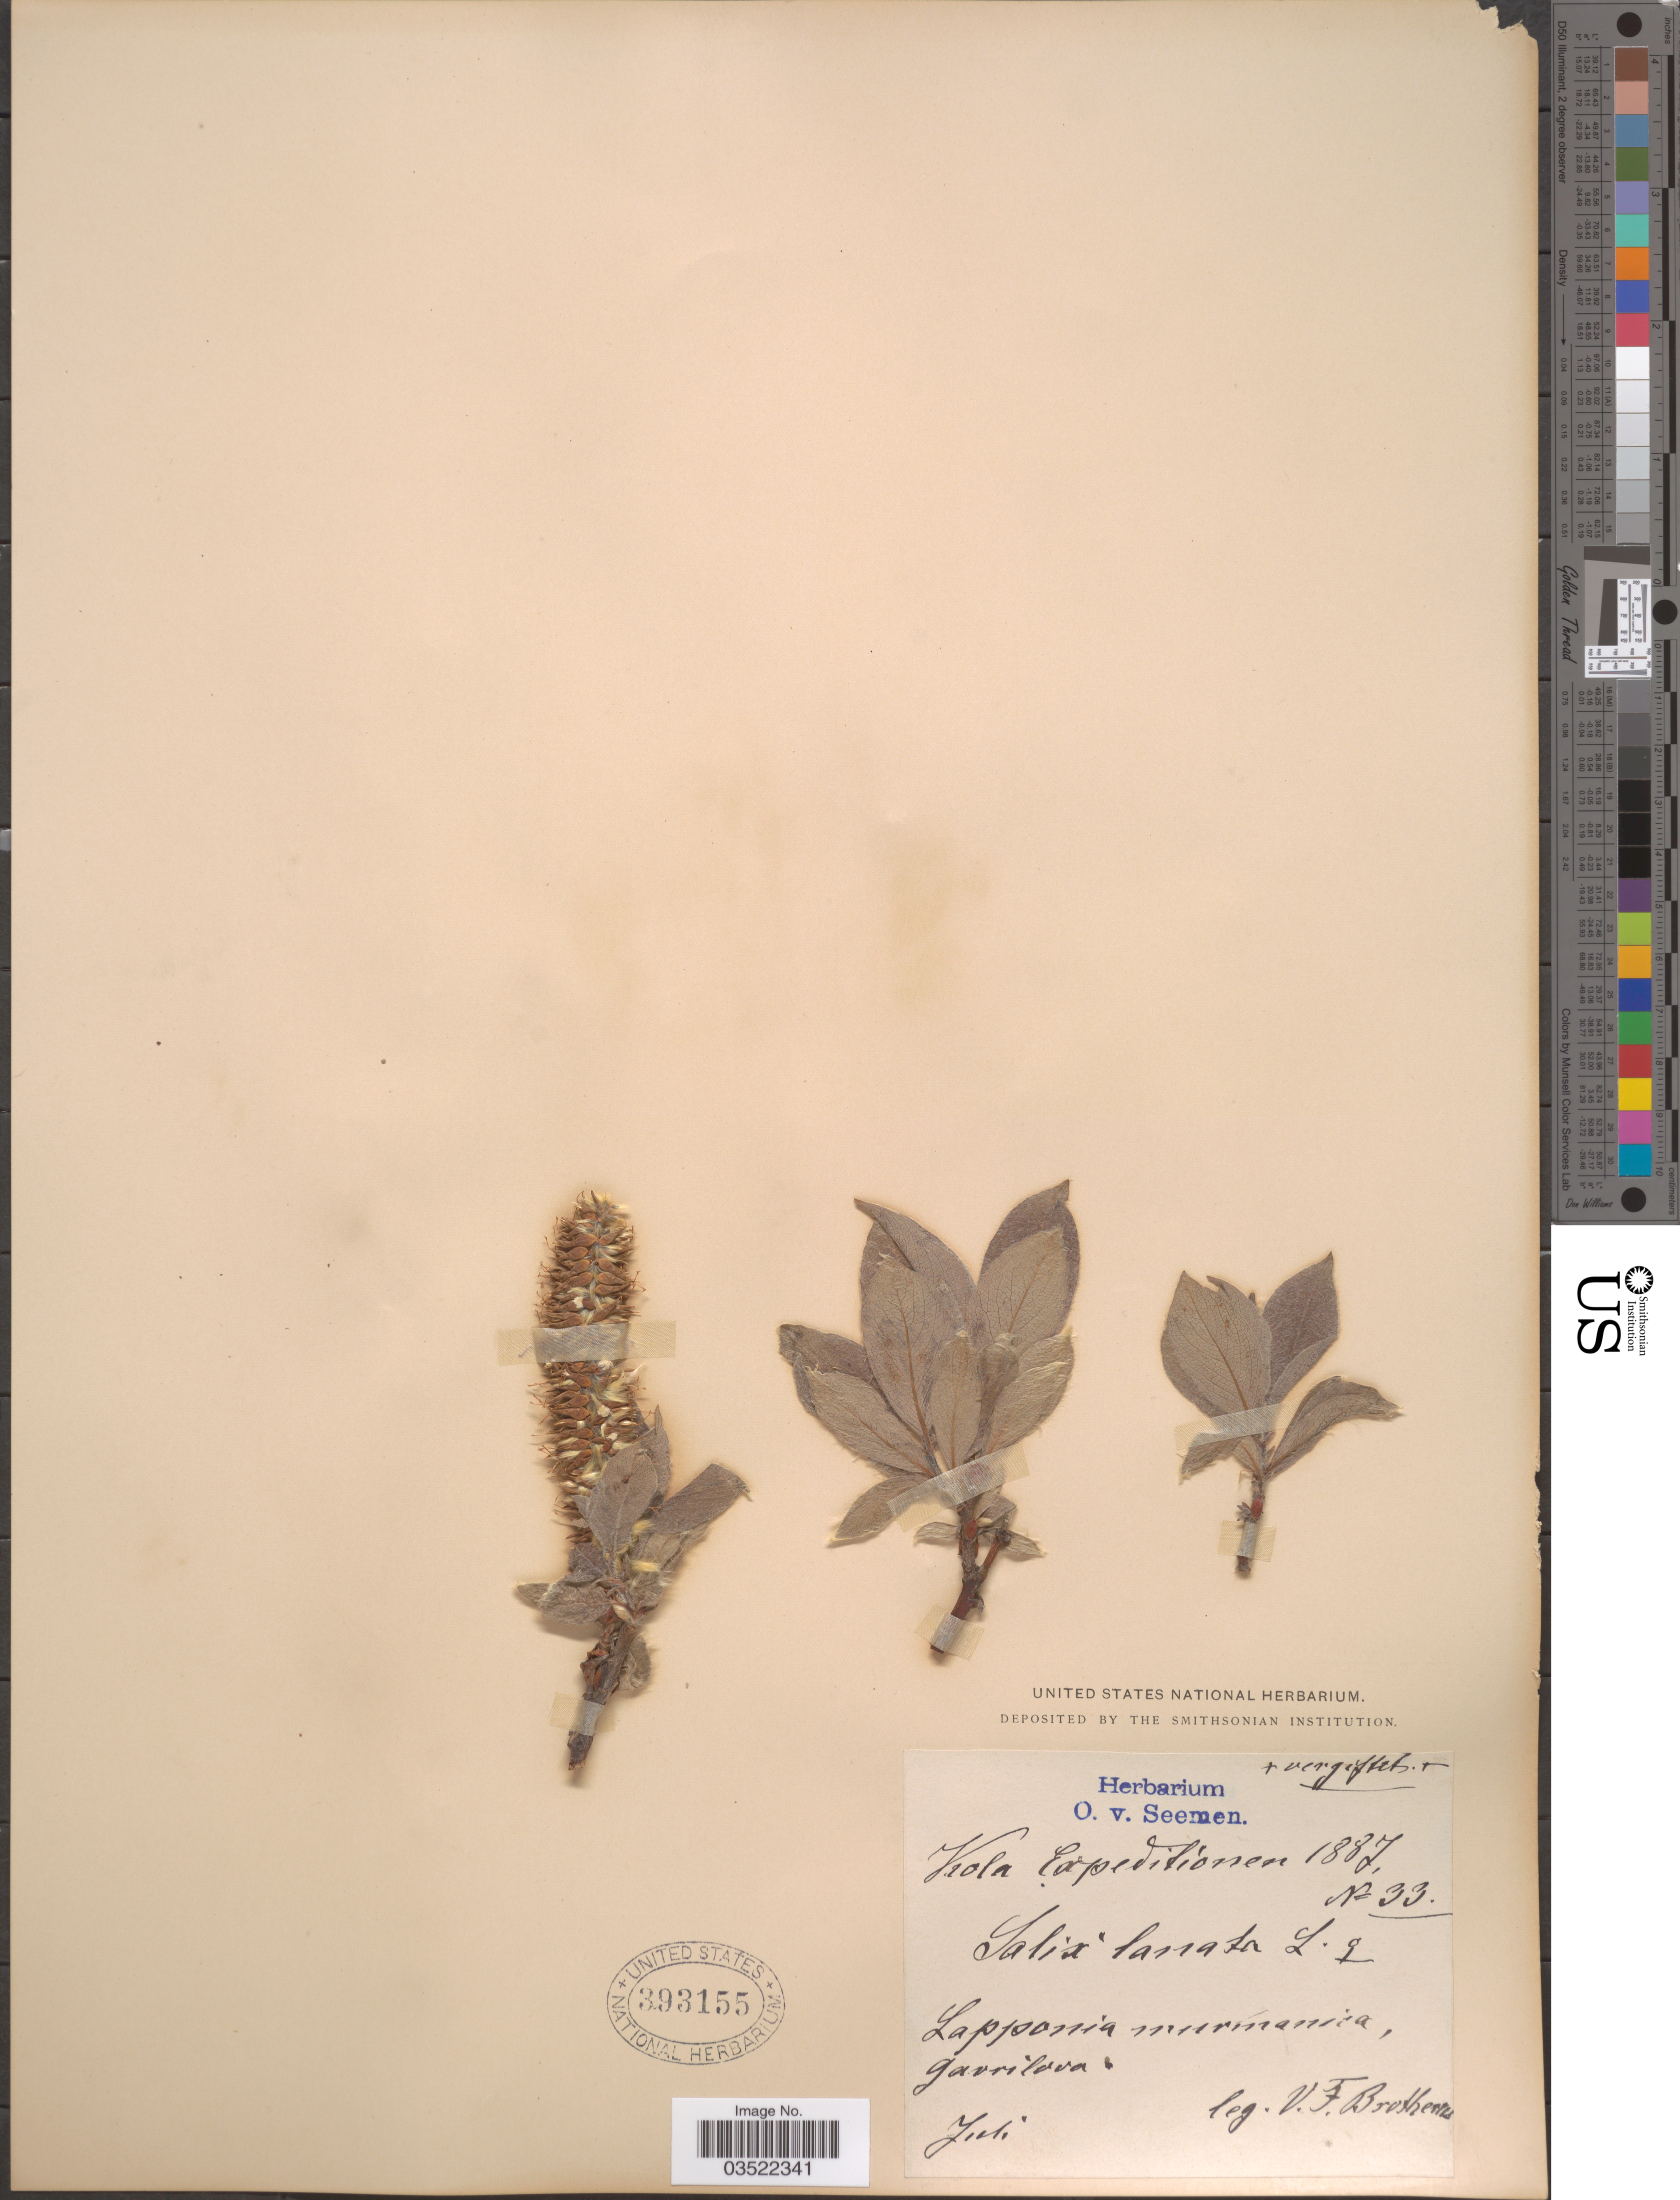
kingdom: Plantae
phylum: Tracheophyta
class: Magnoliopsida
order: Malpighiales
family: Salicaceae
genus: Salix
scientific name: Salix lanata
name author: L.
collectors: V. F. Brotherus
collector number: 33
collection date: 1887-07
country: Russian Federation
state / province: Murmansk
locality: Lapponia murmanica, Gavrilova.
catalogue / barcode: US 393155